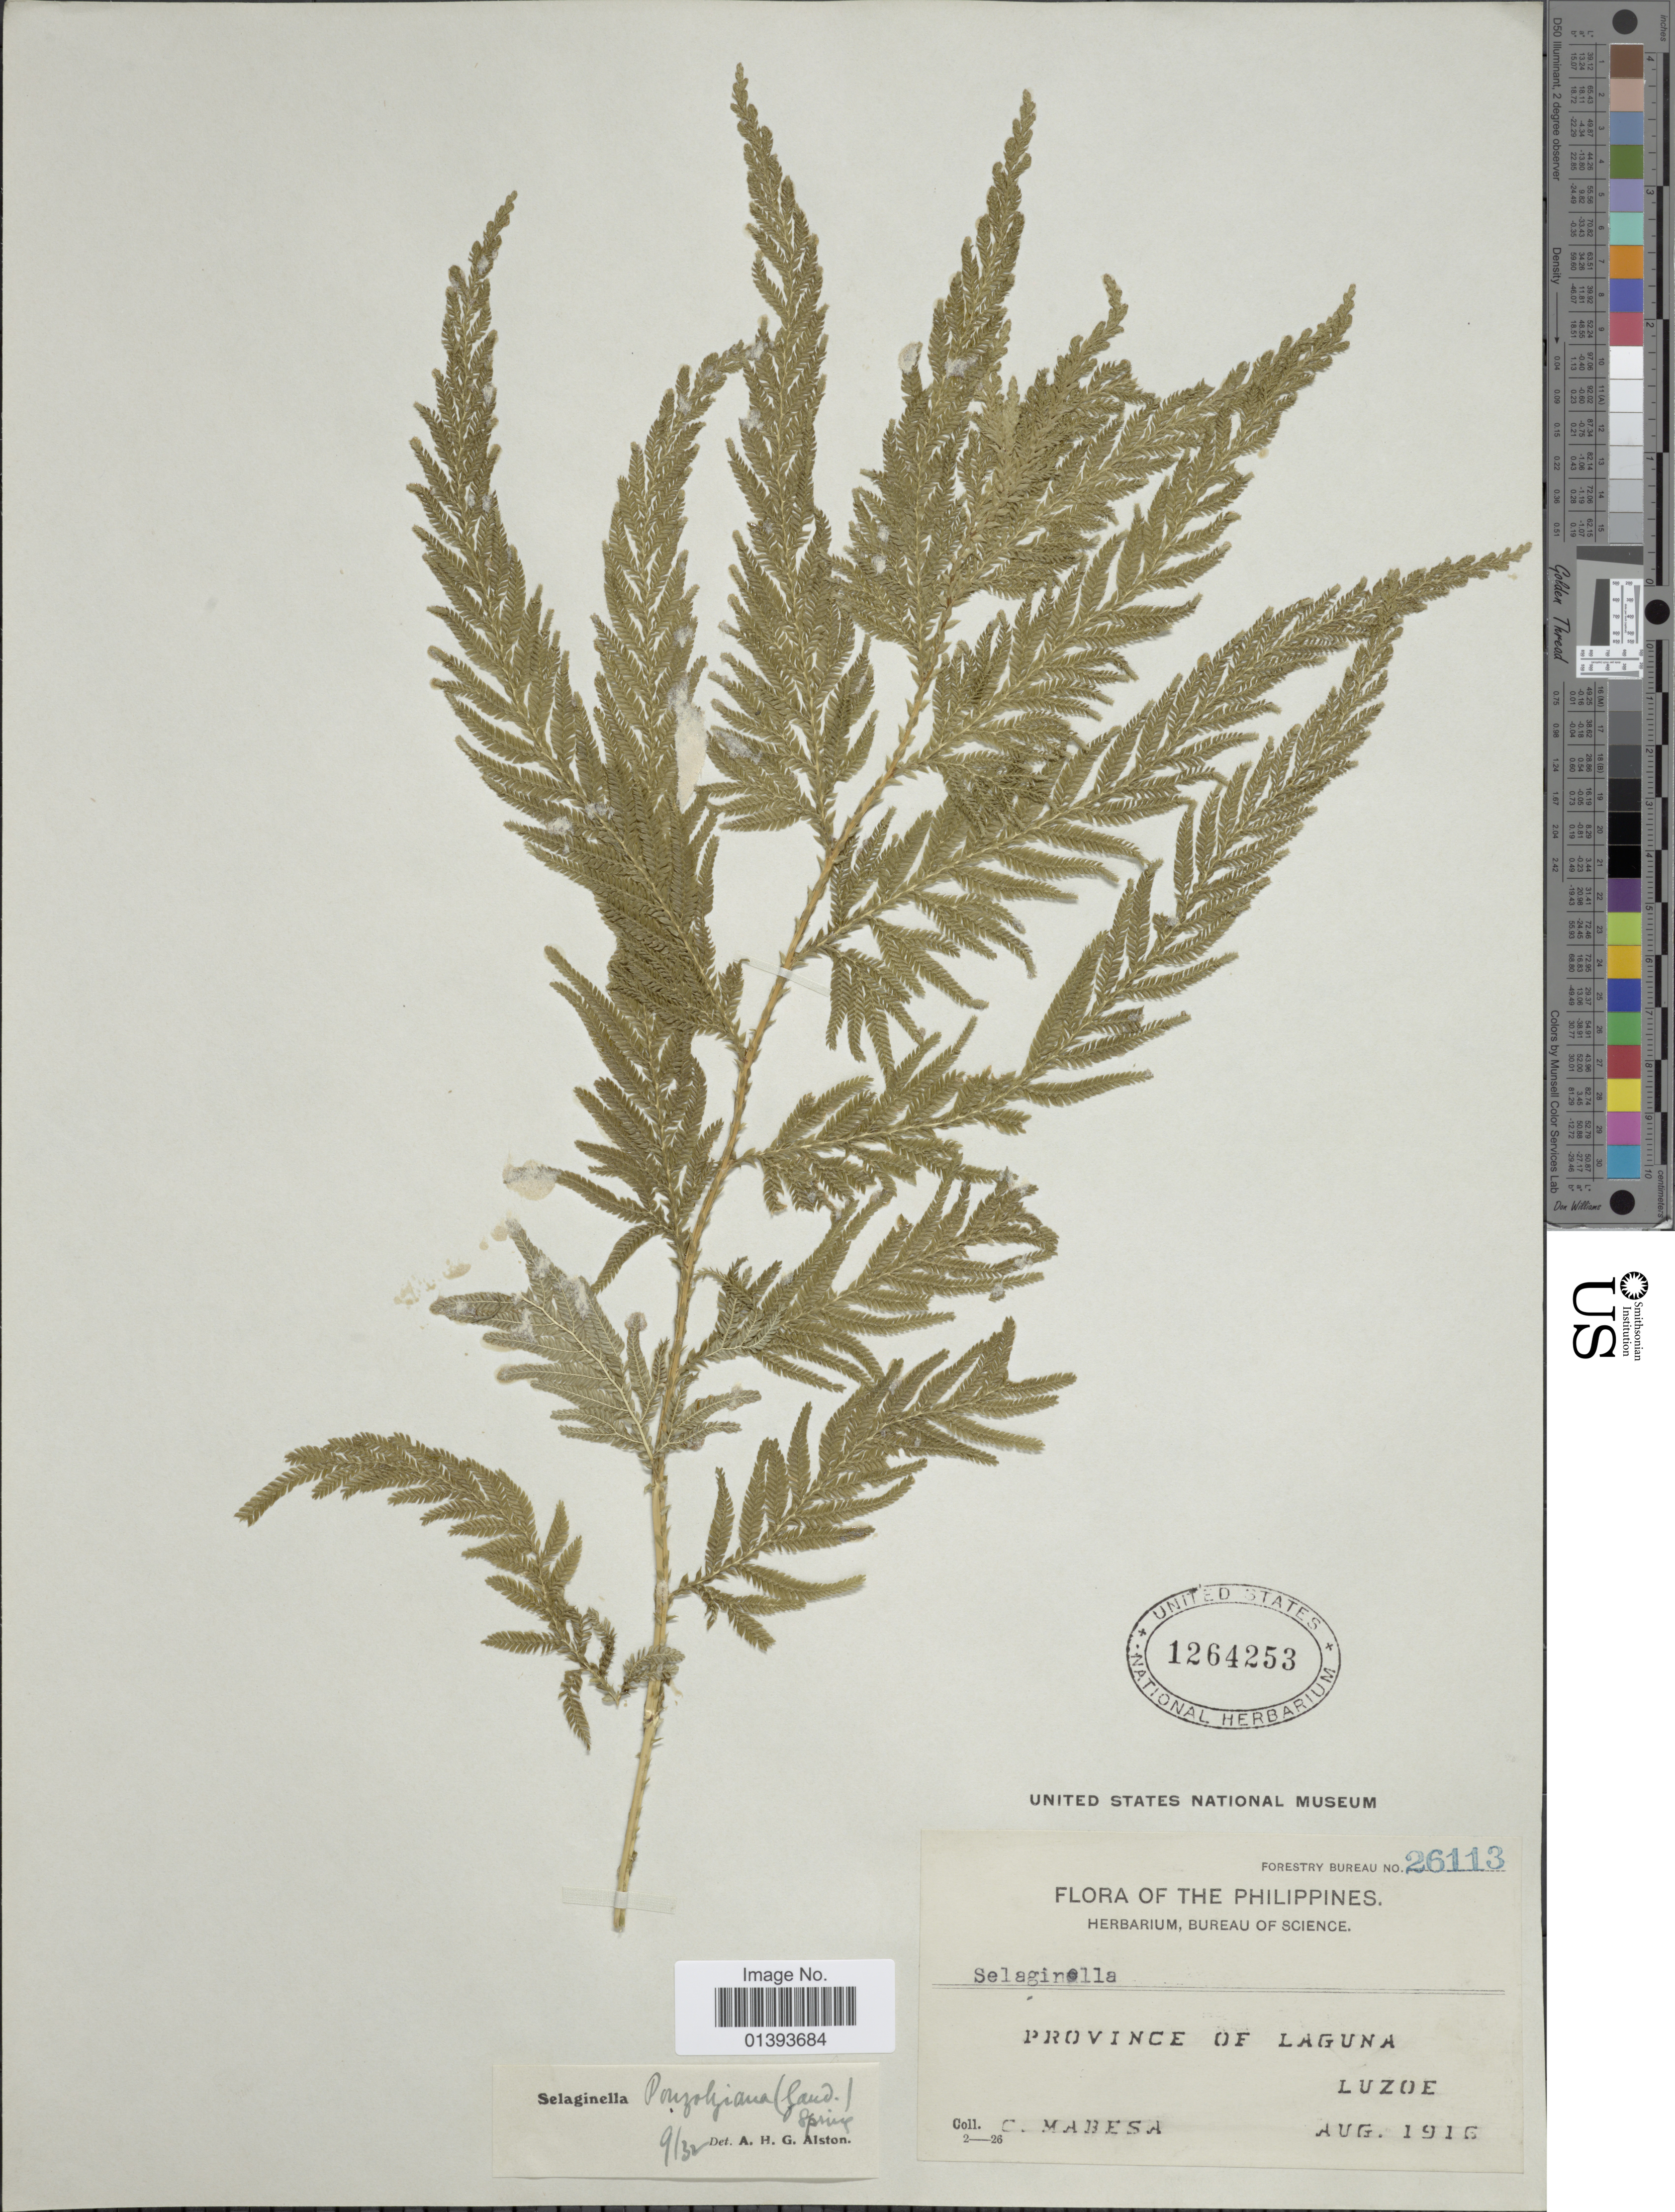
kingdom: Plantae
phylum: Tracheophyta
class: Lycopodiopsida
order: Selaginellales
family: Selaginellaceae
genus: Selaginella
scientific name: Selaginella delicatula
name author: (Desv.) Alston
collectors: C. Mabesa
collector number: Forestry Bureau 26113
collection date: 1916-08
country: Philippines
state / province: Central Luzon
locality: Province of Laguna, Luzon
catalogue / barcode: US 1264253